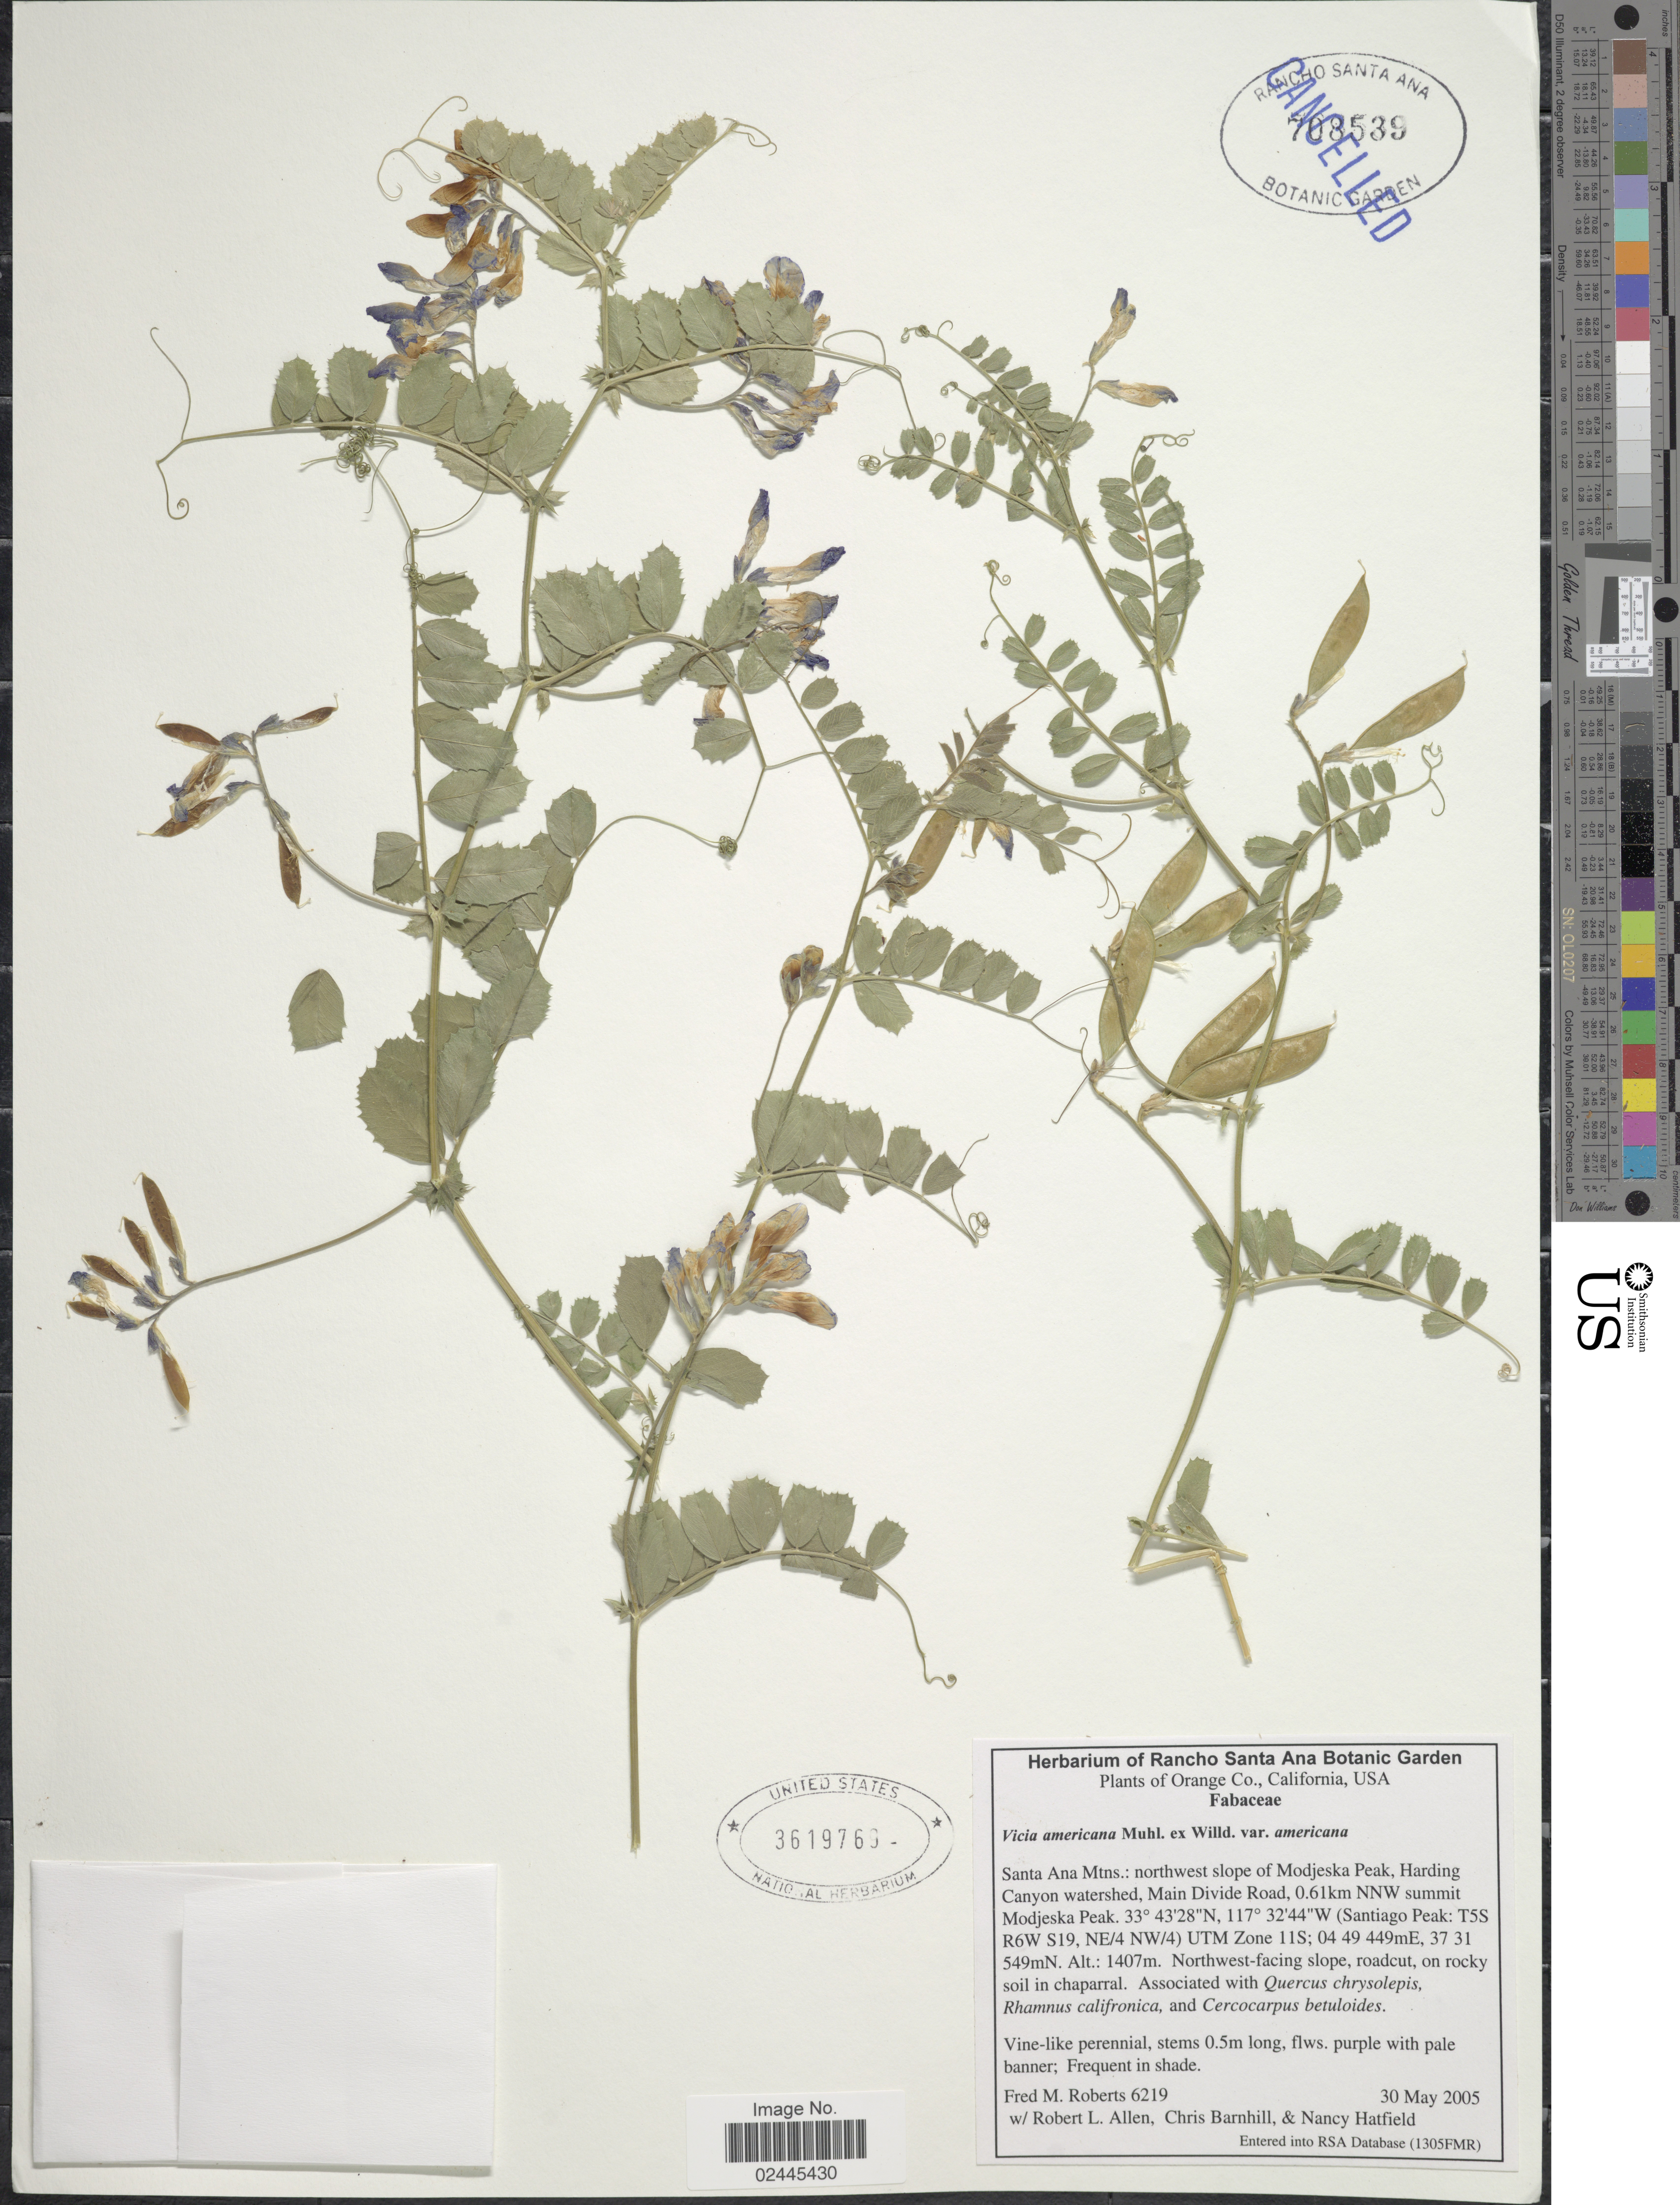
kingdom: Plantae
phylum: Tracheophyta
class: Magnoliopsida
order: Fabales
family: Fabaceae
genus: Vicia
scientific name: Vicia americana var. americana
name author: Muhl. ex Willd.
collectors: F. Roberts, R. Allen, C. Barnhill & N. Hatfield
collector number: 6219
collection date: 2005-05-30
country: United States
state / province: California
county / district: Orange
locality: Orange Co., California, USA. Santa Ana Mtns.: northwest slope of Modjeska Peak, Harding Canyon watershed, Main Divide Road, 0.61km NNW summit Modjeska Peak. (Santiago Peak: T5S R6W S19, NE/4 NW/4) UTM Zone 11S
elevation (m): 1407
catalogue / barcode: US 3619769